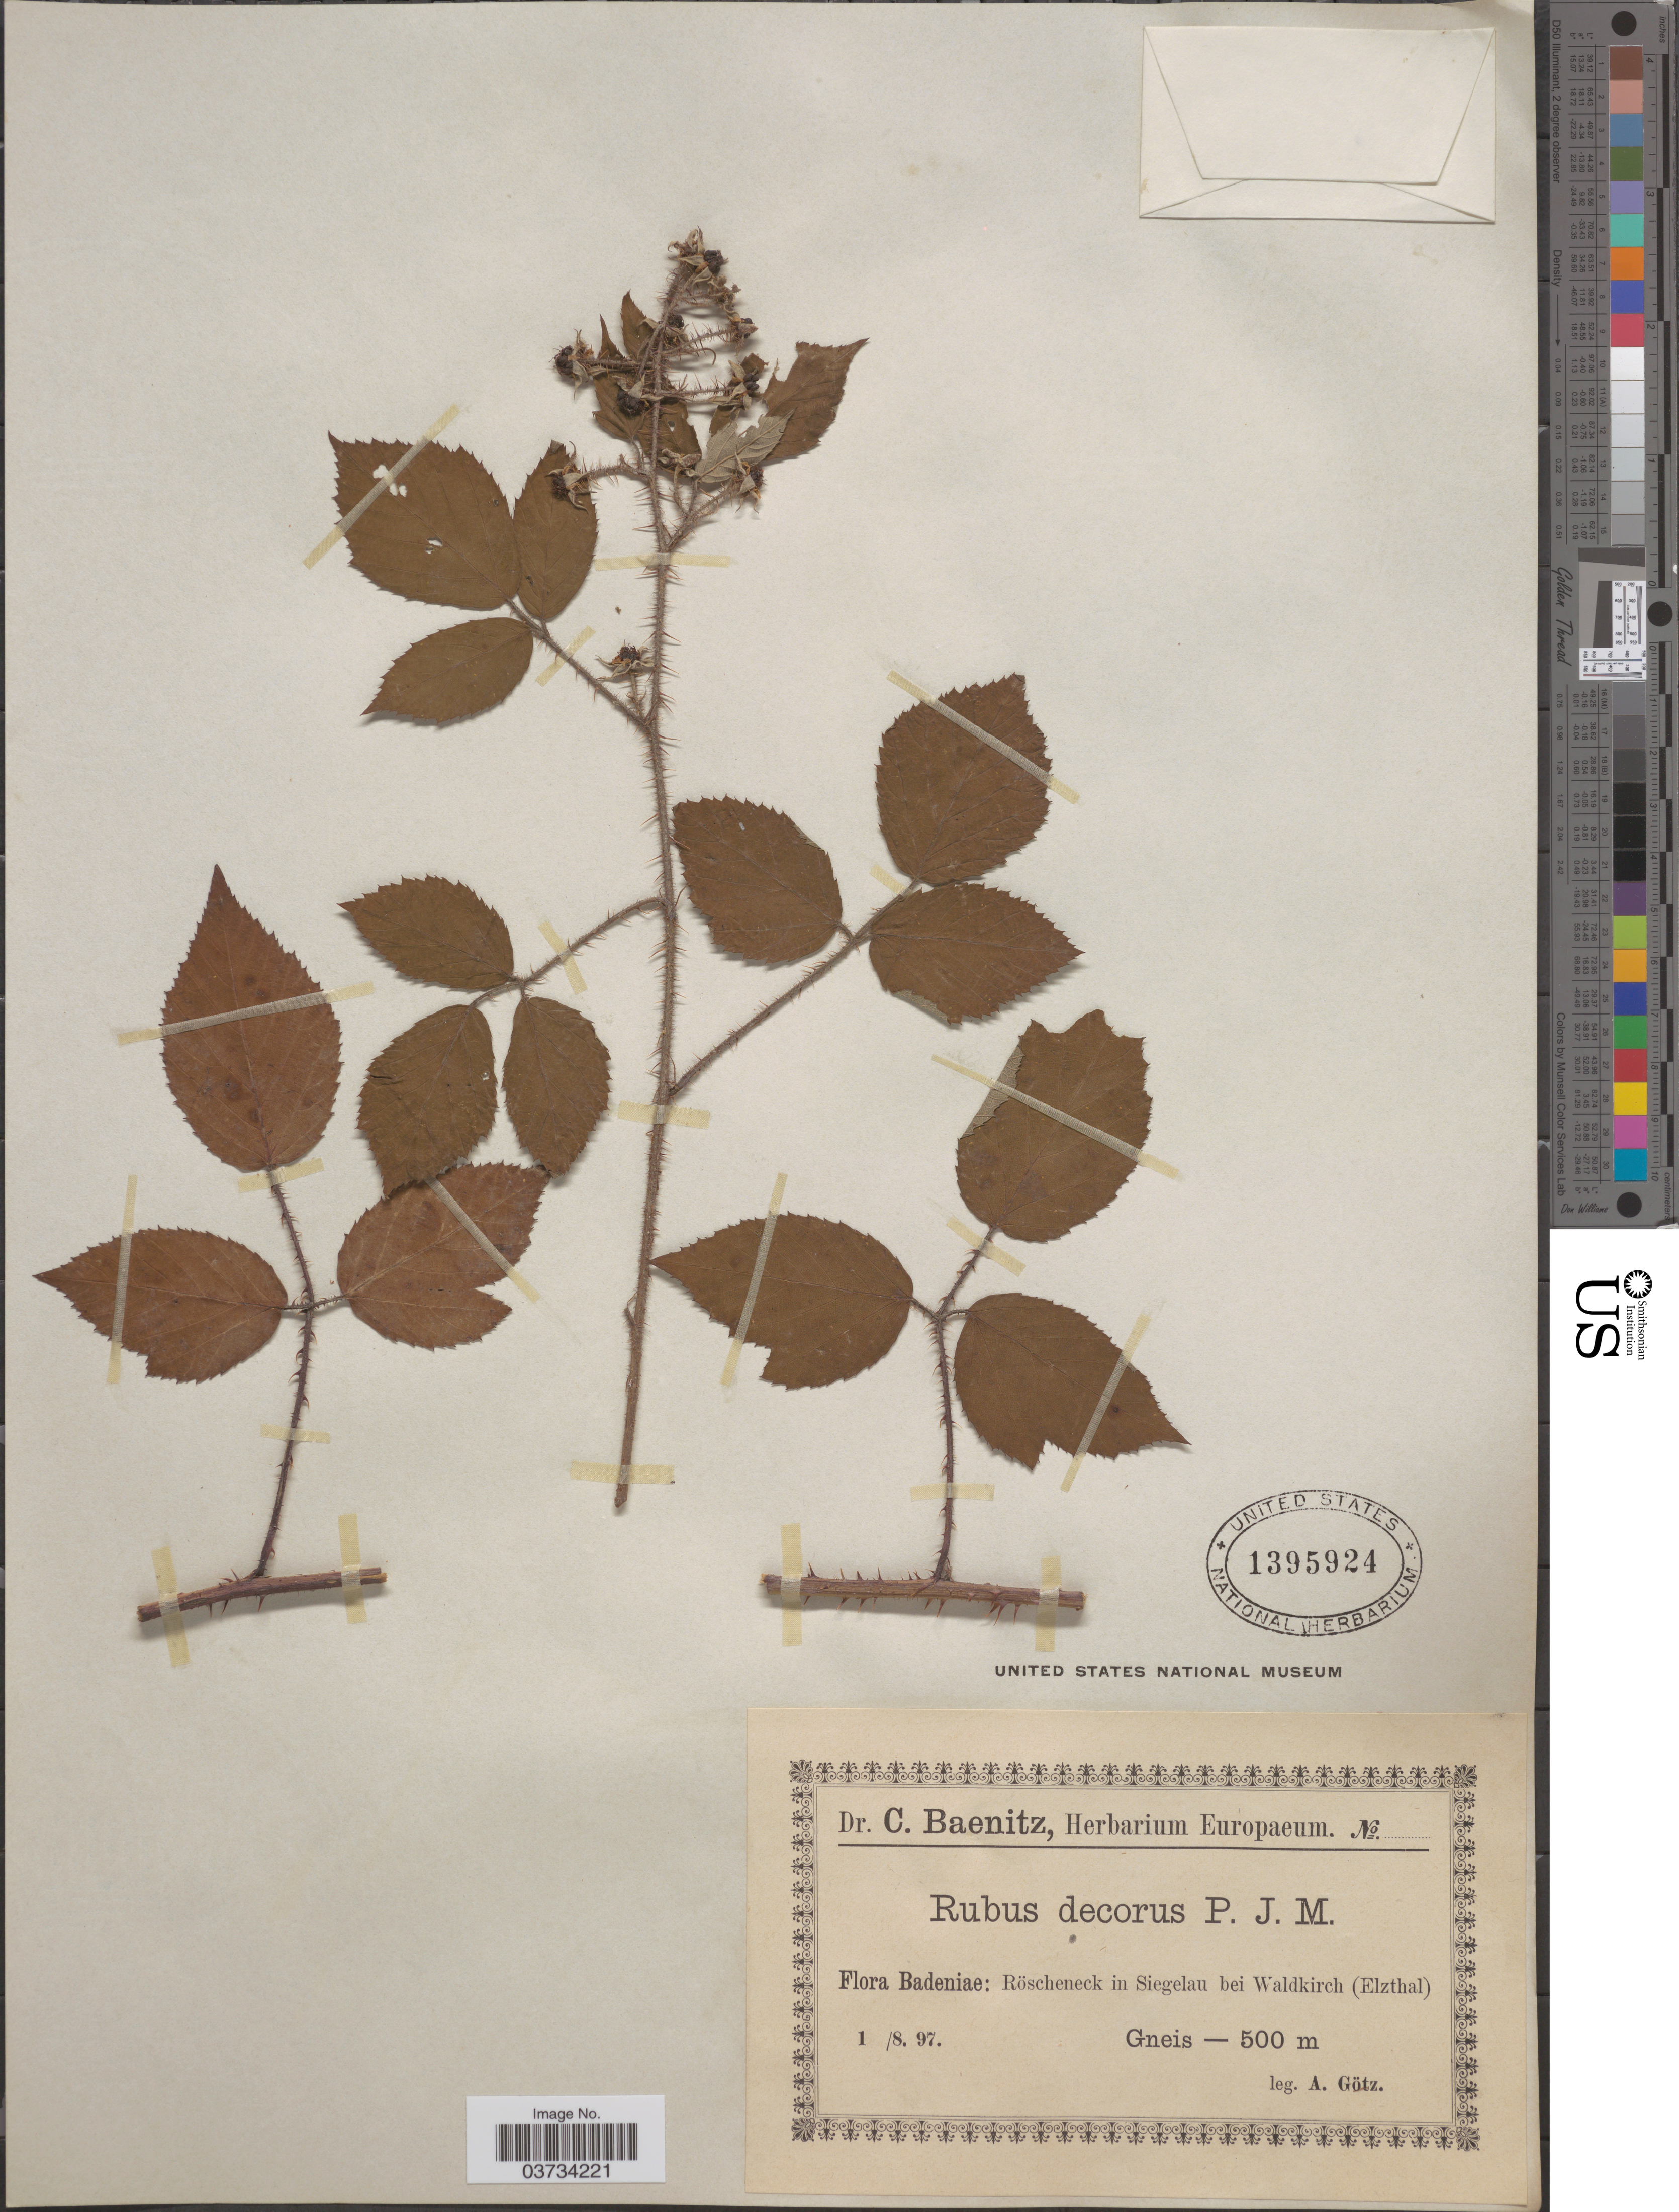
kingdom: Plantae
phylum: Tracheophyta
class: Magnoliopsida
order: Rosales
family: Rosaceae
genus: Rubus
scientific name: Rubus decorus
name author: P.J. Müll.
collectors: A. Götz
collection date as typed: Transcribed d/m/y: 1/8/97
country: Germany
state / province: Baden-Württemberg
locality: Badeniae: Röscheneck in Siegelau bei Waldkirch (Elzthal). Gneis.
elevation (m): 500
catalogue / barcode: US 1395924